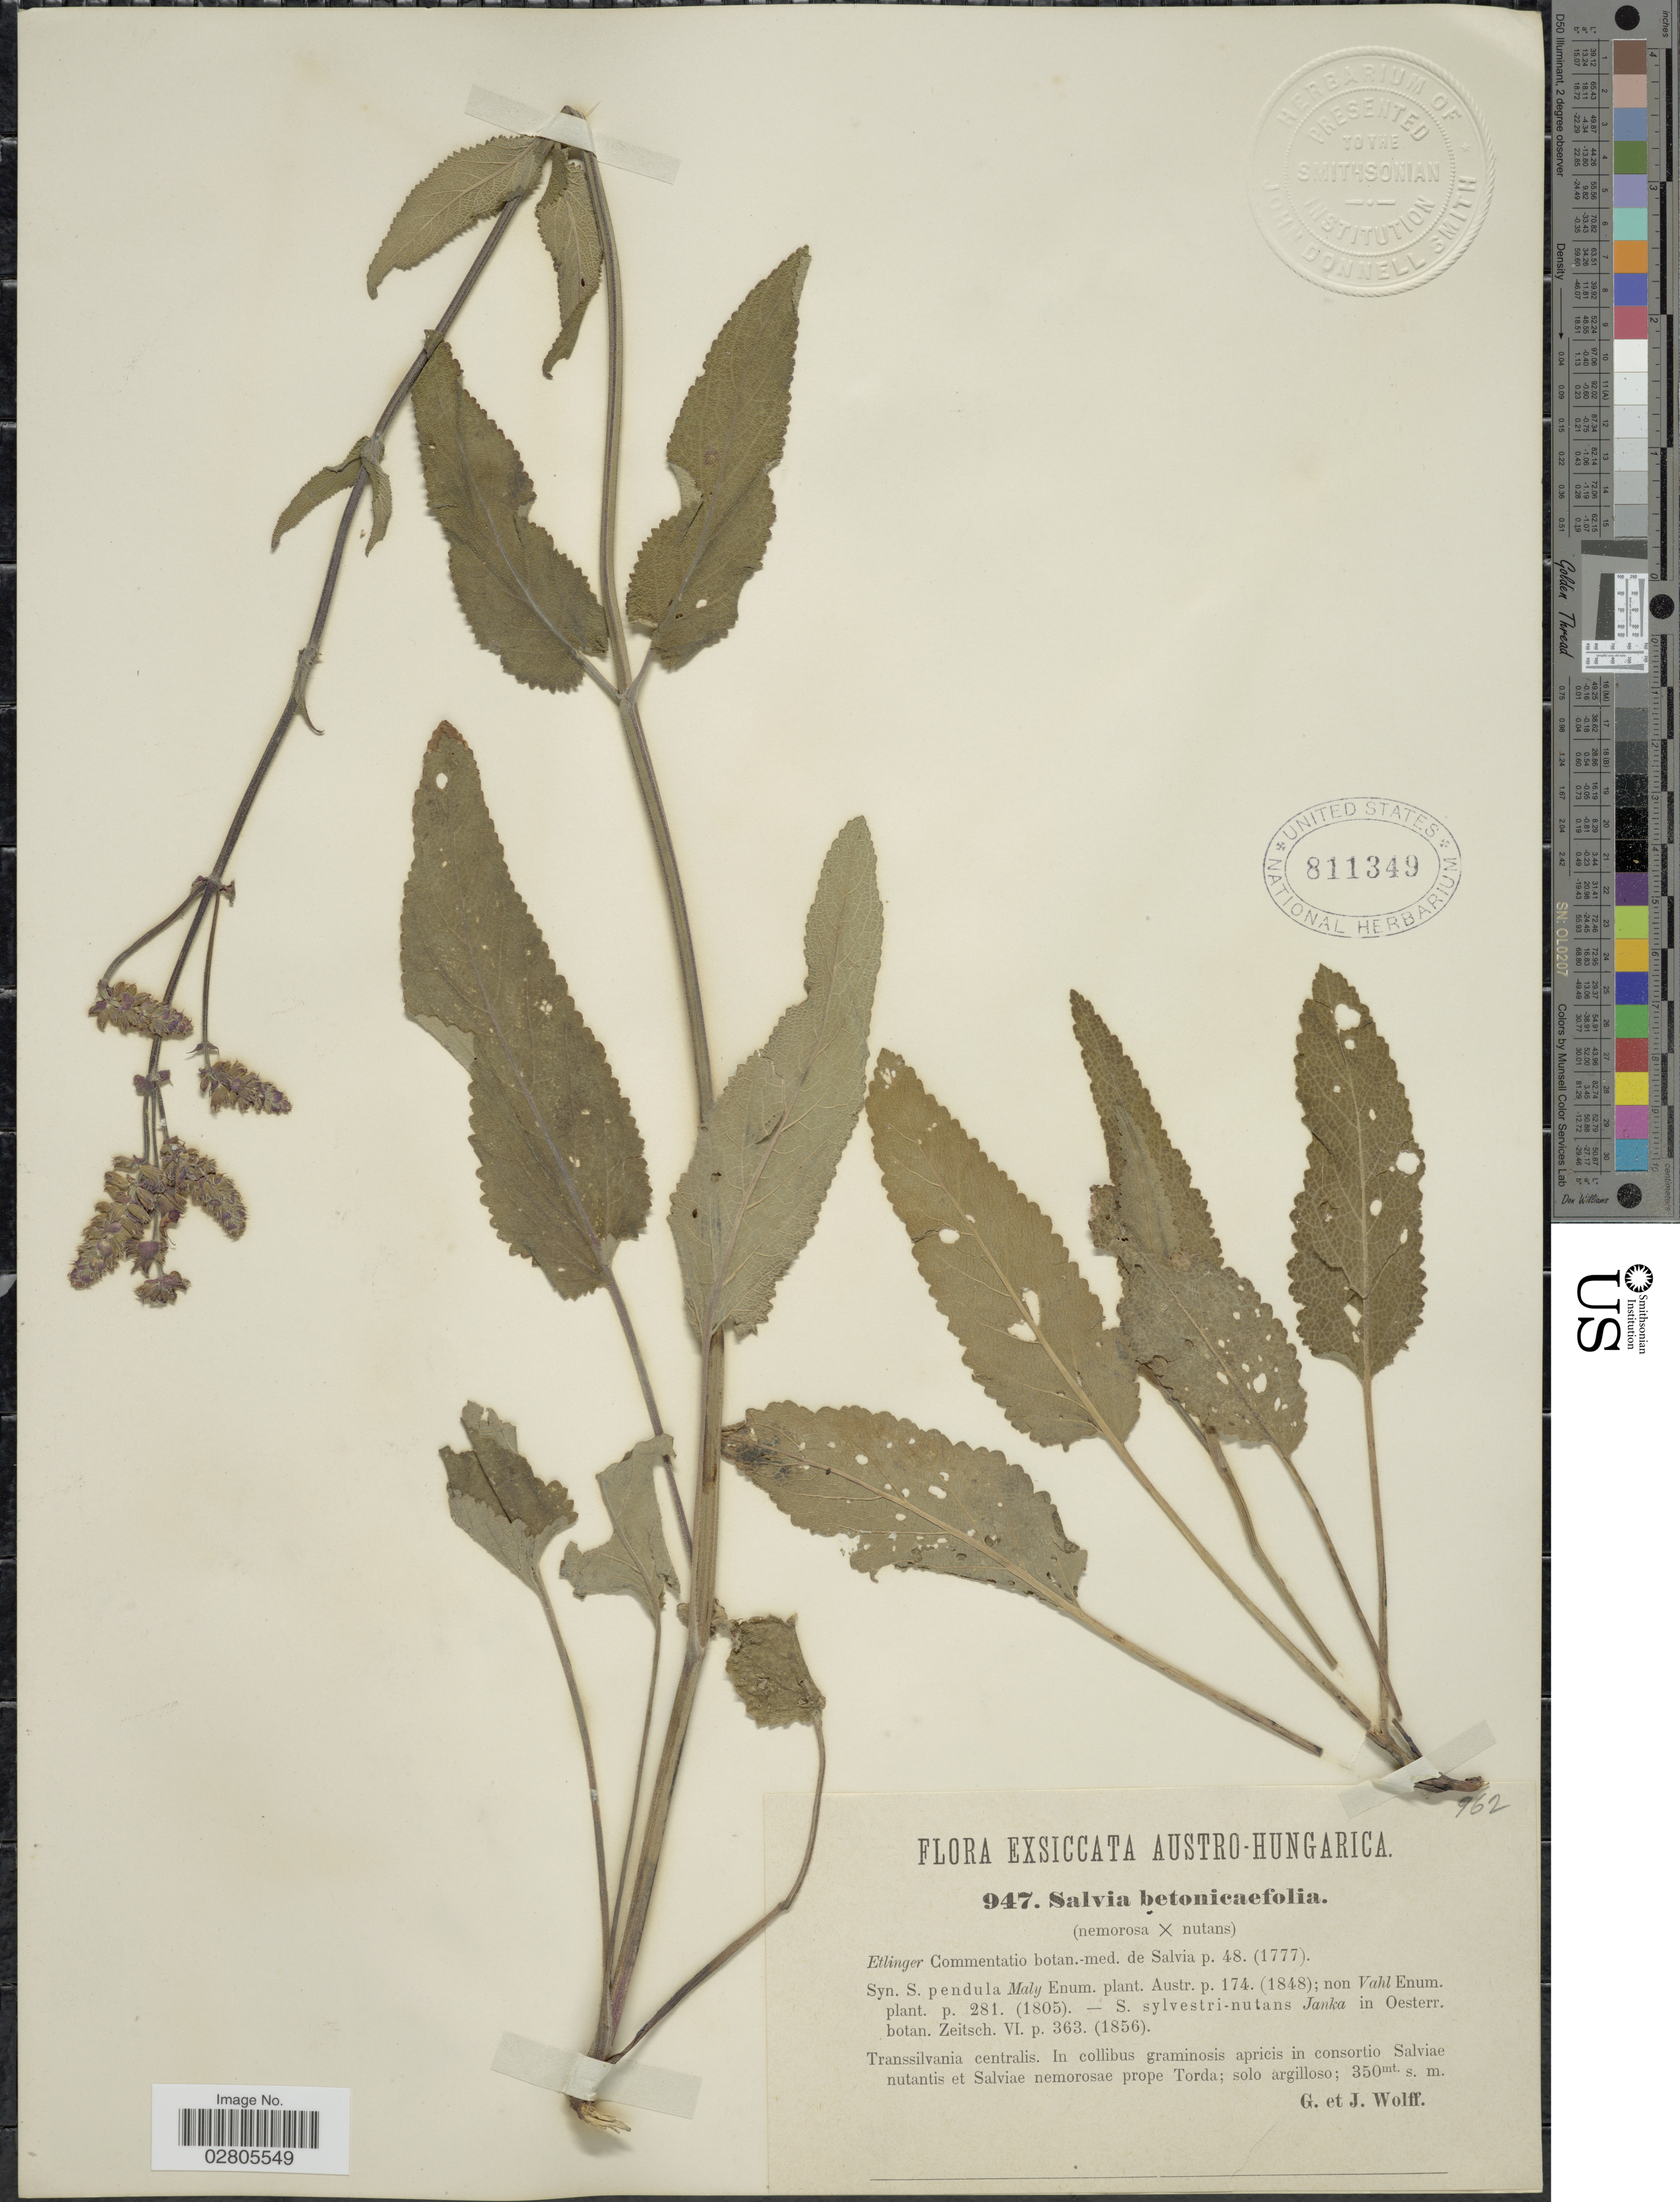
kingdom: Plantae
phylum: Tracheophyta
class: Magnoliopsida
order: Lamiales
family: Lamiaceae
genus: Salvia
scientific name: Salvia betonicifolia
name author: Etl.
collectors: G. Wolff & J. Wolff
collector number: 947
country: Romania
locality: Austro-Hungarica. Transsilvania centralis. In collibus graminosis apricis in consortio Salviae nutantis et Salviae nemorosae prope Torda.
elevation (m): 350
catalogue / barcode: US 811349